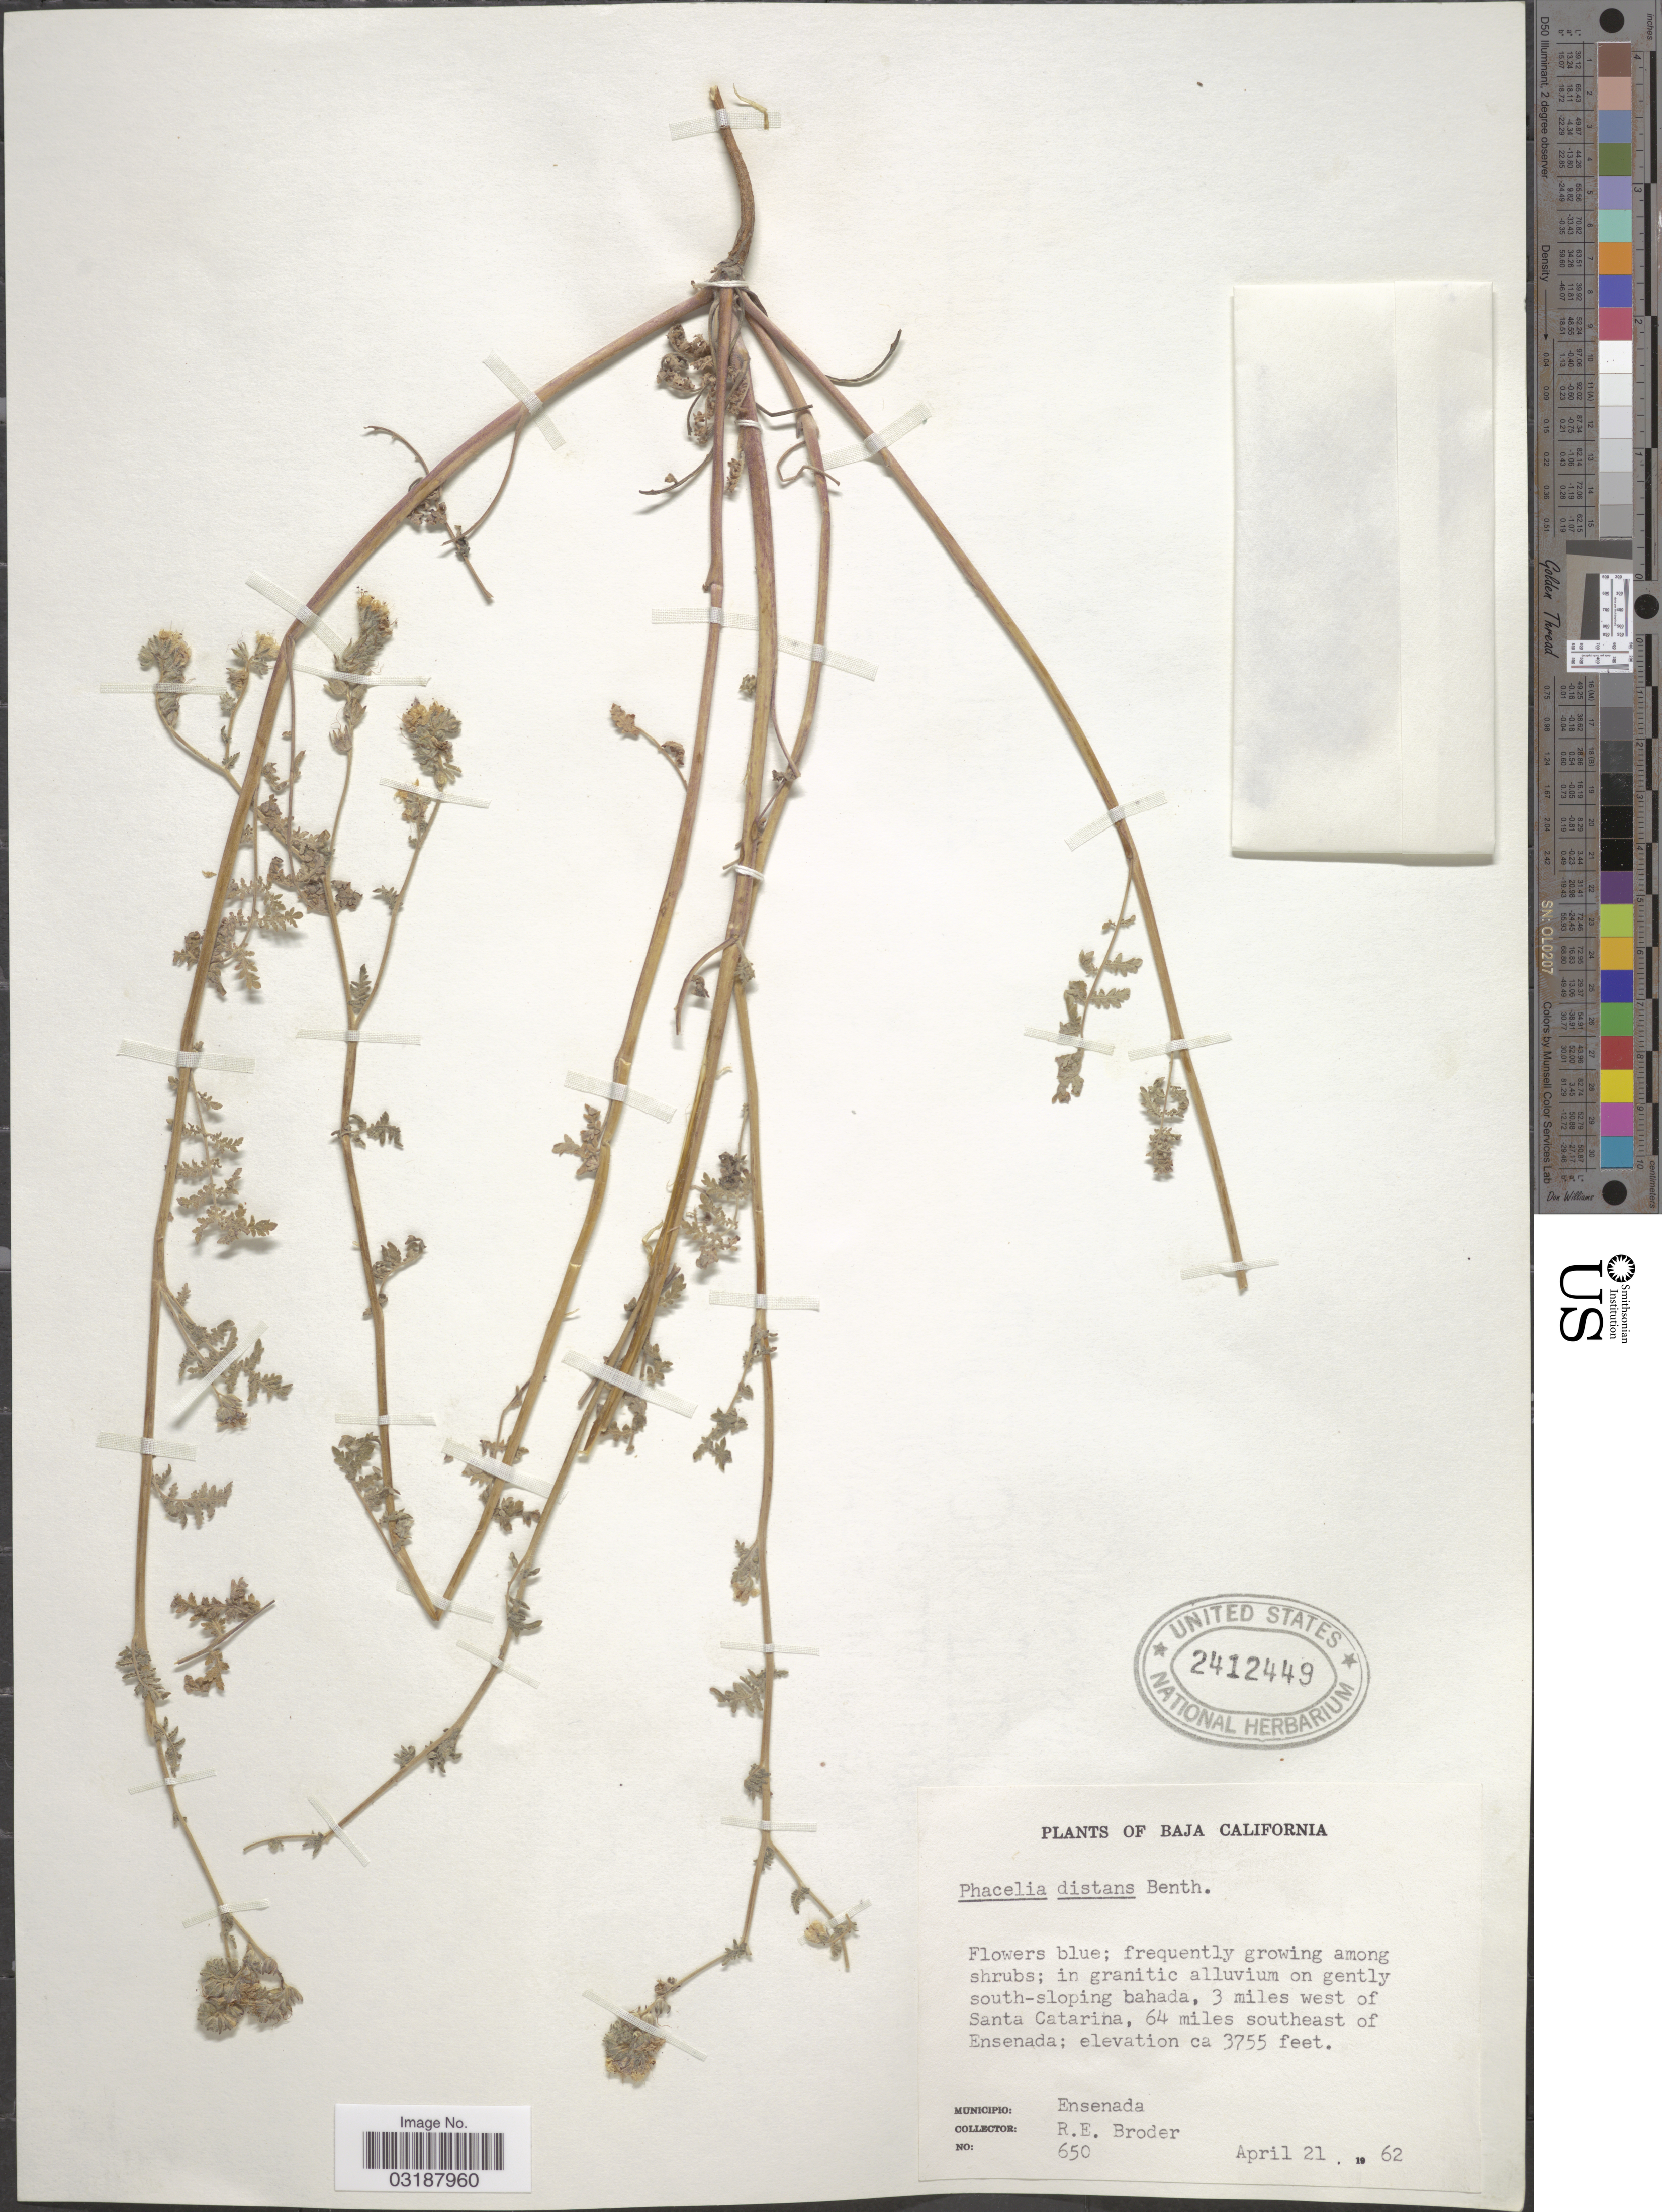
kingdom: Plantae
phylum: Tracheophyta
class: Magnoliopsida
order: Boraginales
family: Hydrophyllaceae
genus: Phacelia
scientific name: Phacelia distans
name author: Benth.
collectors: R. Broder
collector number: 650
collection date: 1962-04-21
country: Mexico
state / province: Baja California Norte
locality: In granitic alluvium on gently south-sloping bahada, 3 miles west of Santa Catarina, 64 miles southeast of Ensenada. Municipio: Ensenada.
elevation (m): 1145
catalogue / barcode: US 2412449